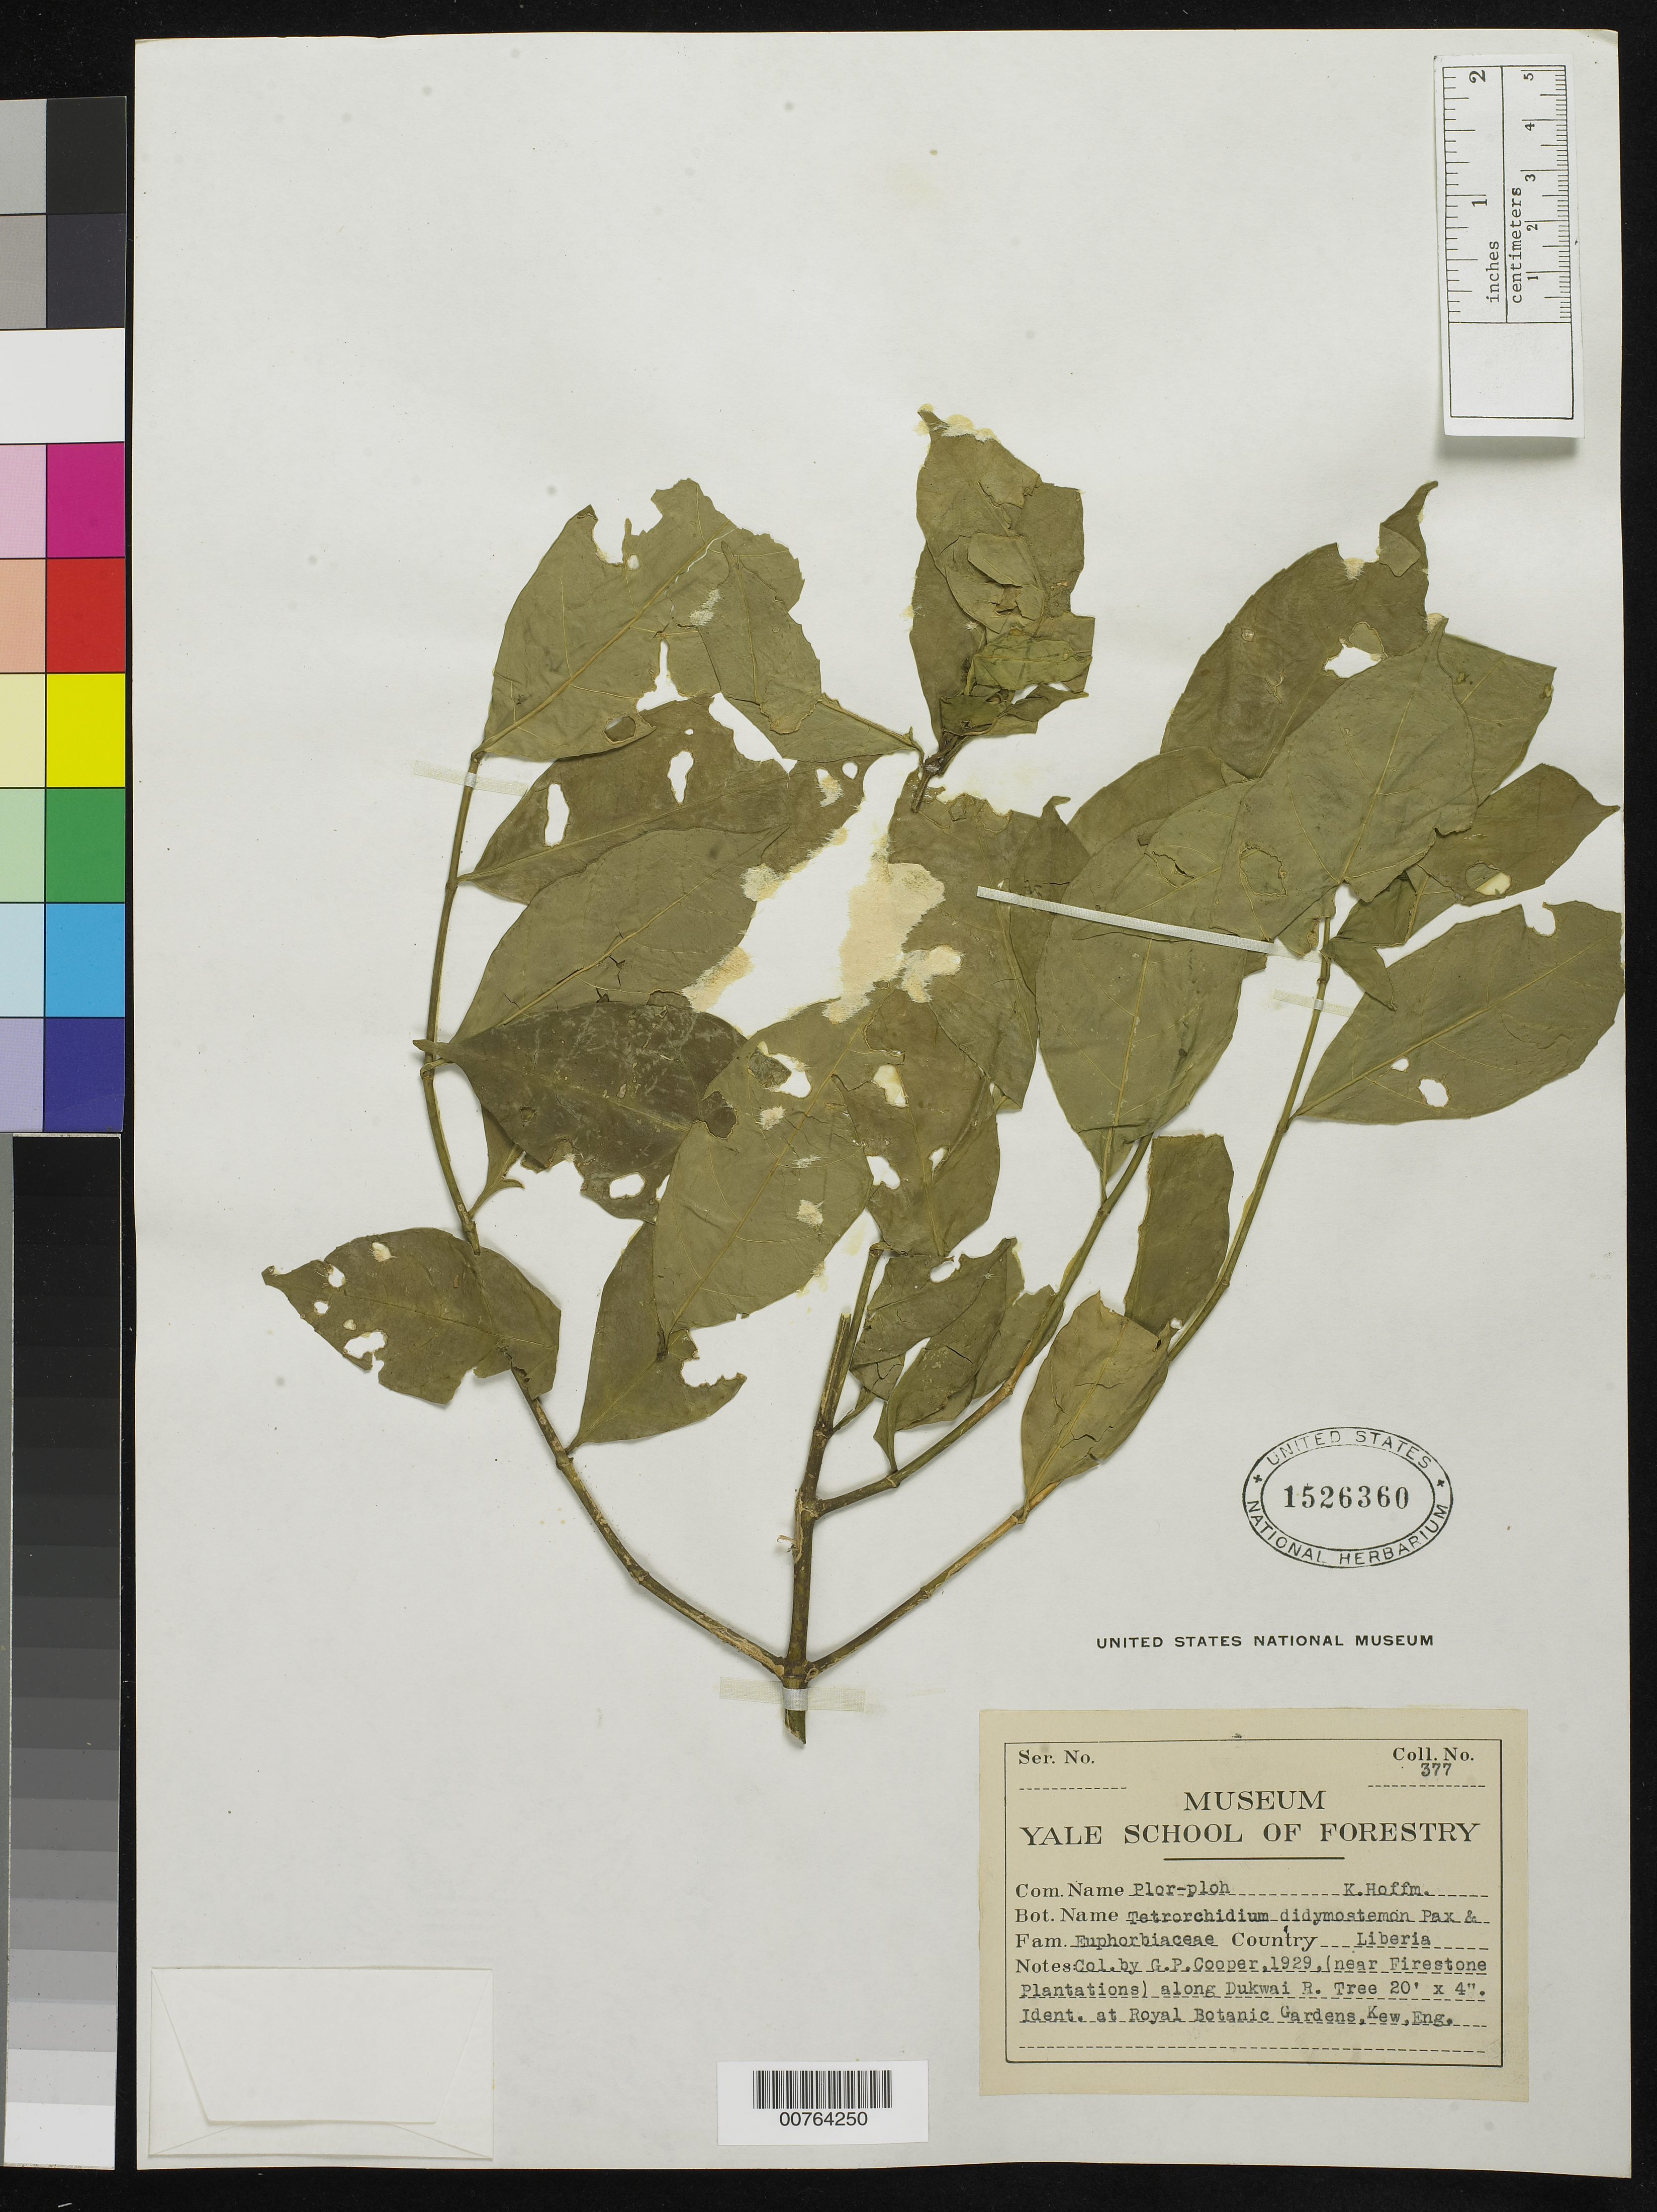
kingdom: Plantae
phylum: Tracheophyta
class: Magnoliopsida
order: Malpighiales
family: Euphorbiaceae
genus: Tetrorchidium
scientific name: Tetrorchidium didymostemon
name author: (Baill.) Pax & K. Hoffm.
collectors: G. Cooper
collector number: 377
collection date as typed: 1929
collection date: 1929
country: Liberia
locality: (near Firestone Plantations) along Dukwai River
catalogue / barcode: US 1526360